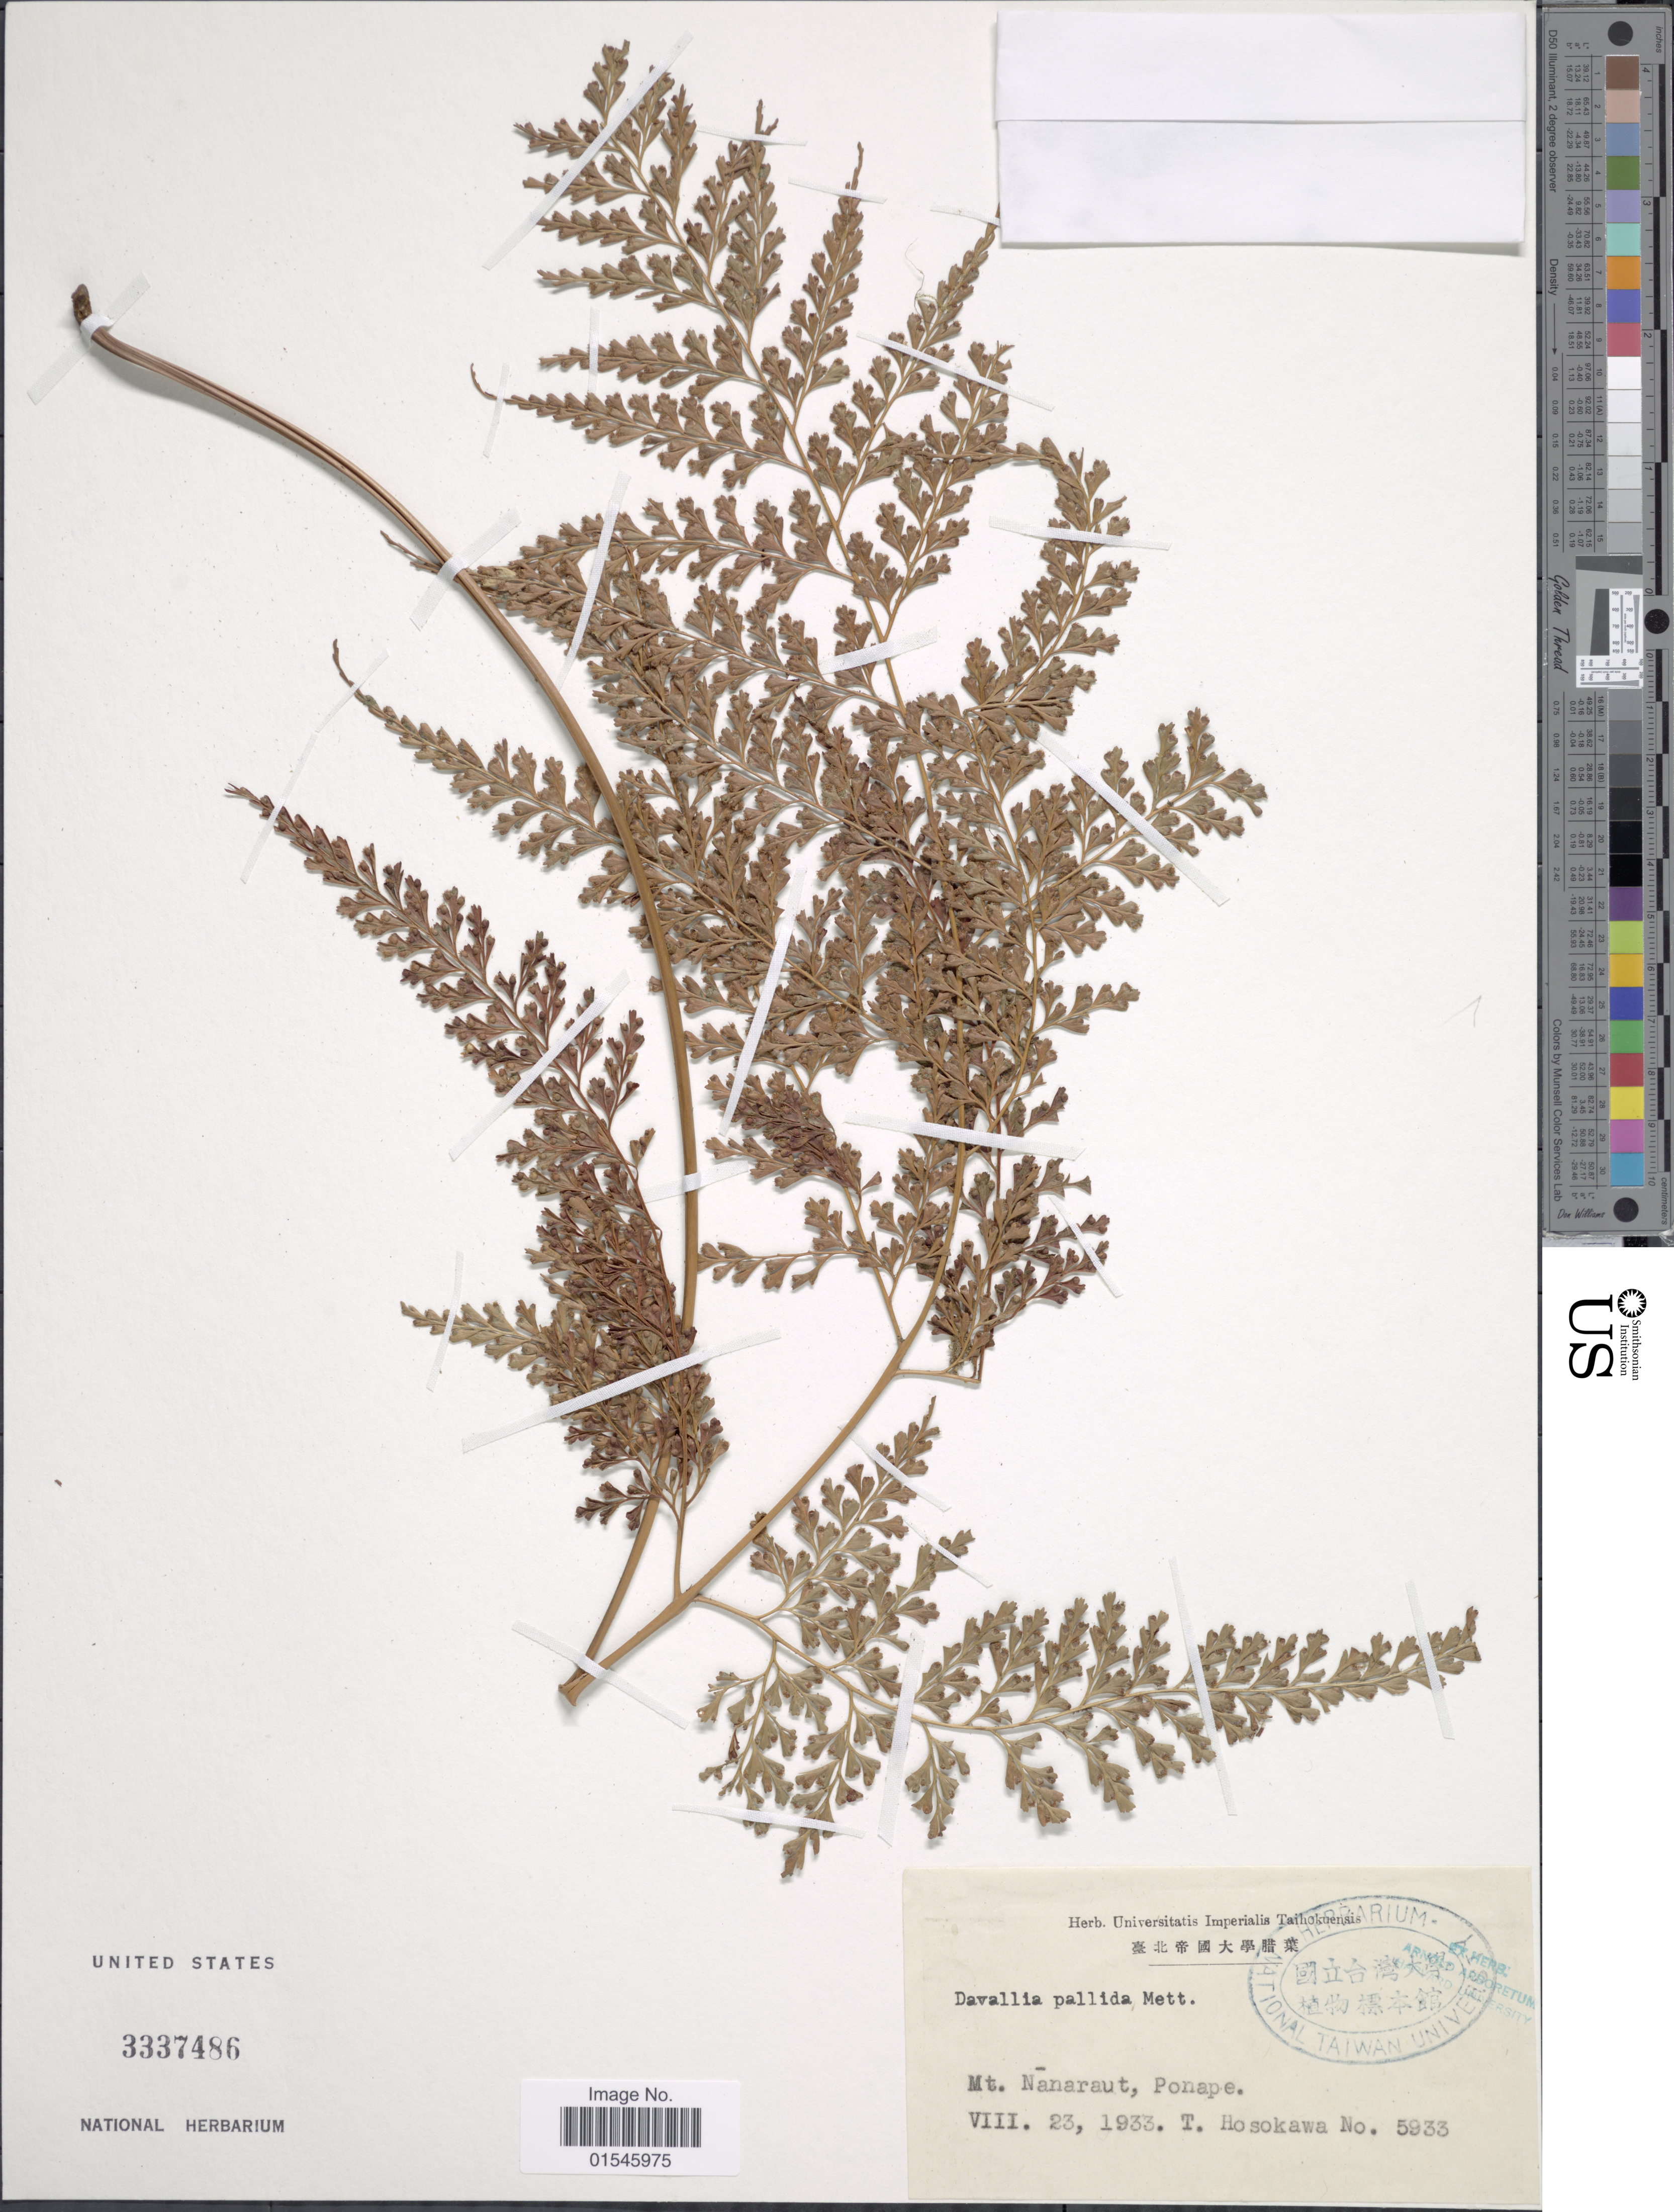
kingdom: Plantae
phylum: Tracheophyta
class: Polypodiopsida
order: Polypodiales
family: Hypodematiaceae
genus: Leucostegia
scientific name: Leucostegia pallida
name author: (Mett. ex Kuhn) Copel.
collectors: T. Hosokawa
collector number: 5933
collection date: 1933-08-23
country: Micronesia, Federated States of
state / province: Pohnpei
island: Pohnpei [Ponape]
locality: Mt nanaraut, Ponape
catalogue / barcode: US 3337486